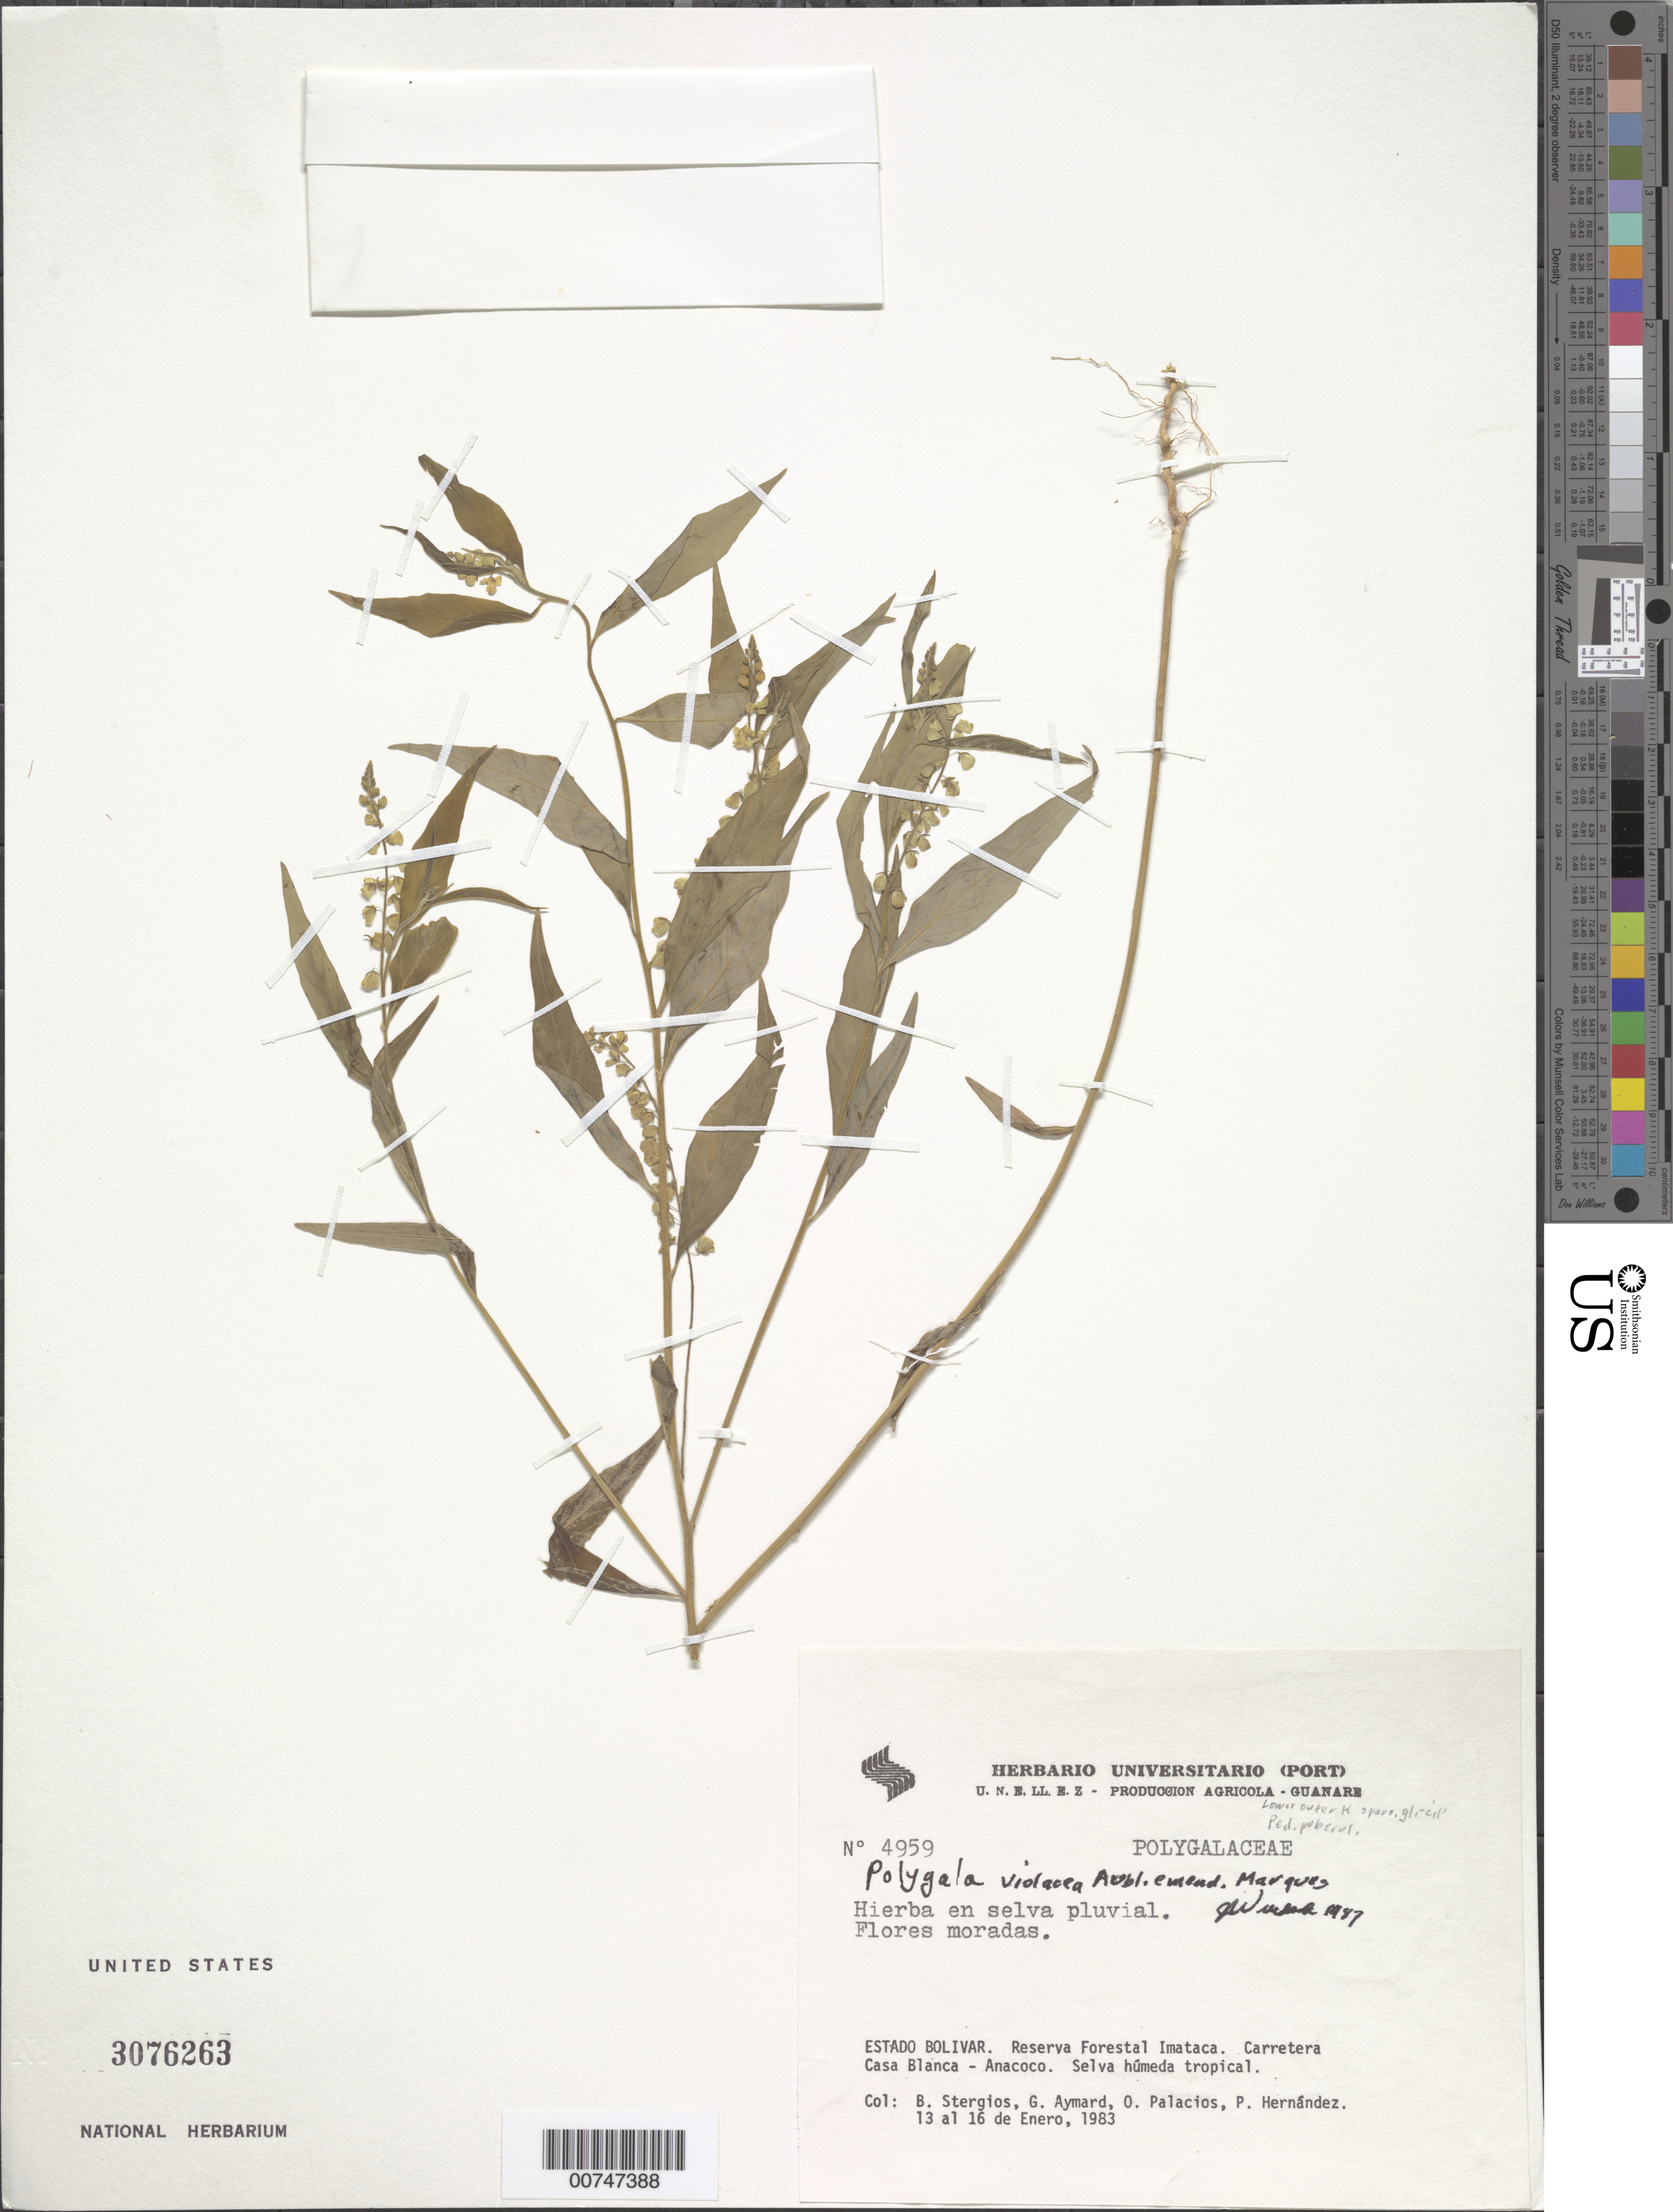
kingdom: Plantae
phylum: Tracheophyta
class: Magnoliopsida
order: Fabales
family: Polygalaceae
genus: Asemeia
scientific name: Asemeia violacea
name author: (Aubl.) J.F.B. Pastore & J.R. Abbott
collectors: B. G. Stergios, G. A. Aymard, O. Palacios & P. Hernández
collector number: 4959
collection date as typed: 13-Jan-83 to 16-Jan-83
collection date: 1983-01-13/1983-01-16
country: Venezuela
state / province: Bolívar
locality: Reserva Forestal Imataca, Carretera Casa Blanca - Anacoco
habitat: Selva húmeda tropical; en selva pluvial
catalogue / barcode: US 3076263